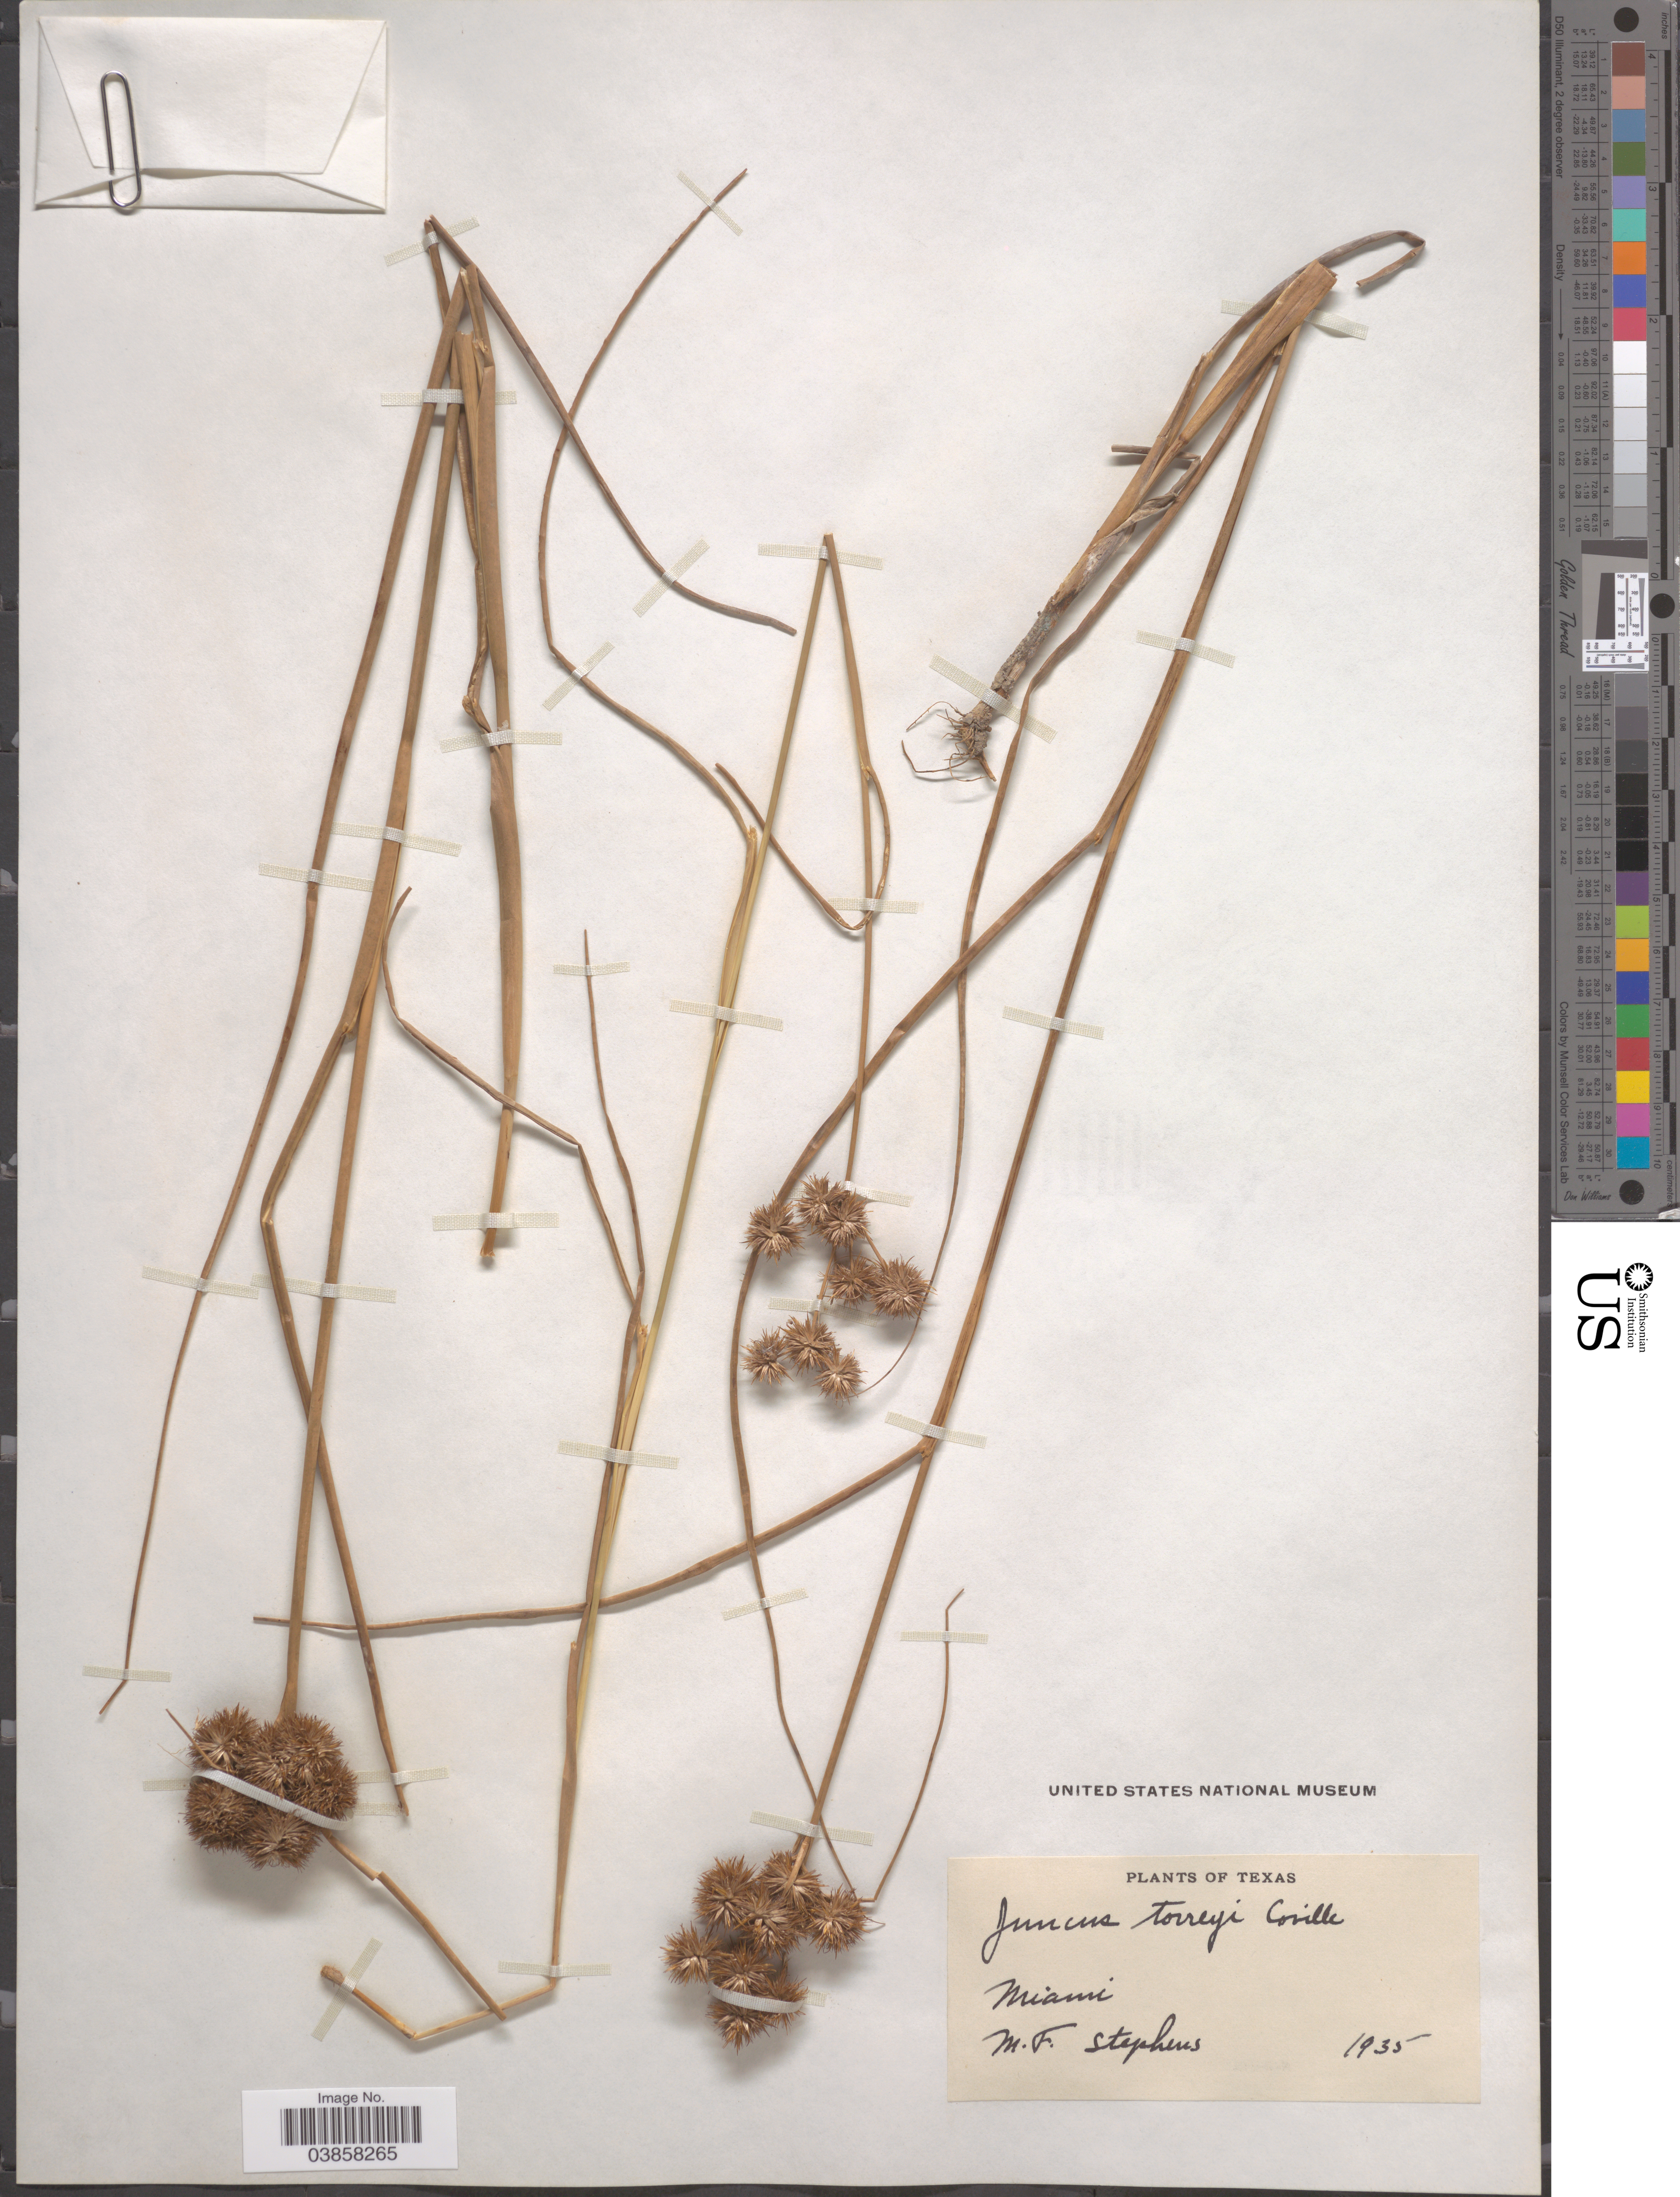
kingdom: Plantae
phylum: Tracheophyta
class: Liliopsida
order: Poales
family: Juncaceae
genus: Juncus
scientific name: Juncus torreyi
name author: Coville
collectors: M. Stephens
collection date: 1935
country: United States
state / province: Texas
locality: Miami.